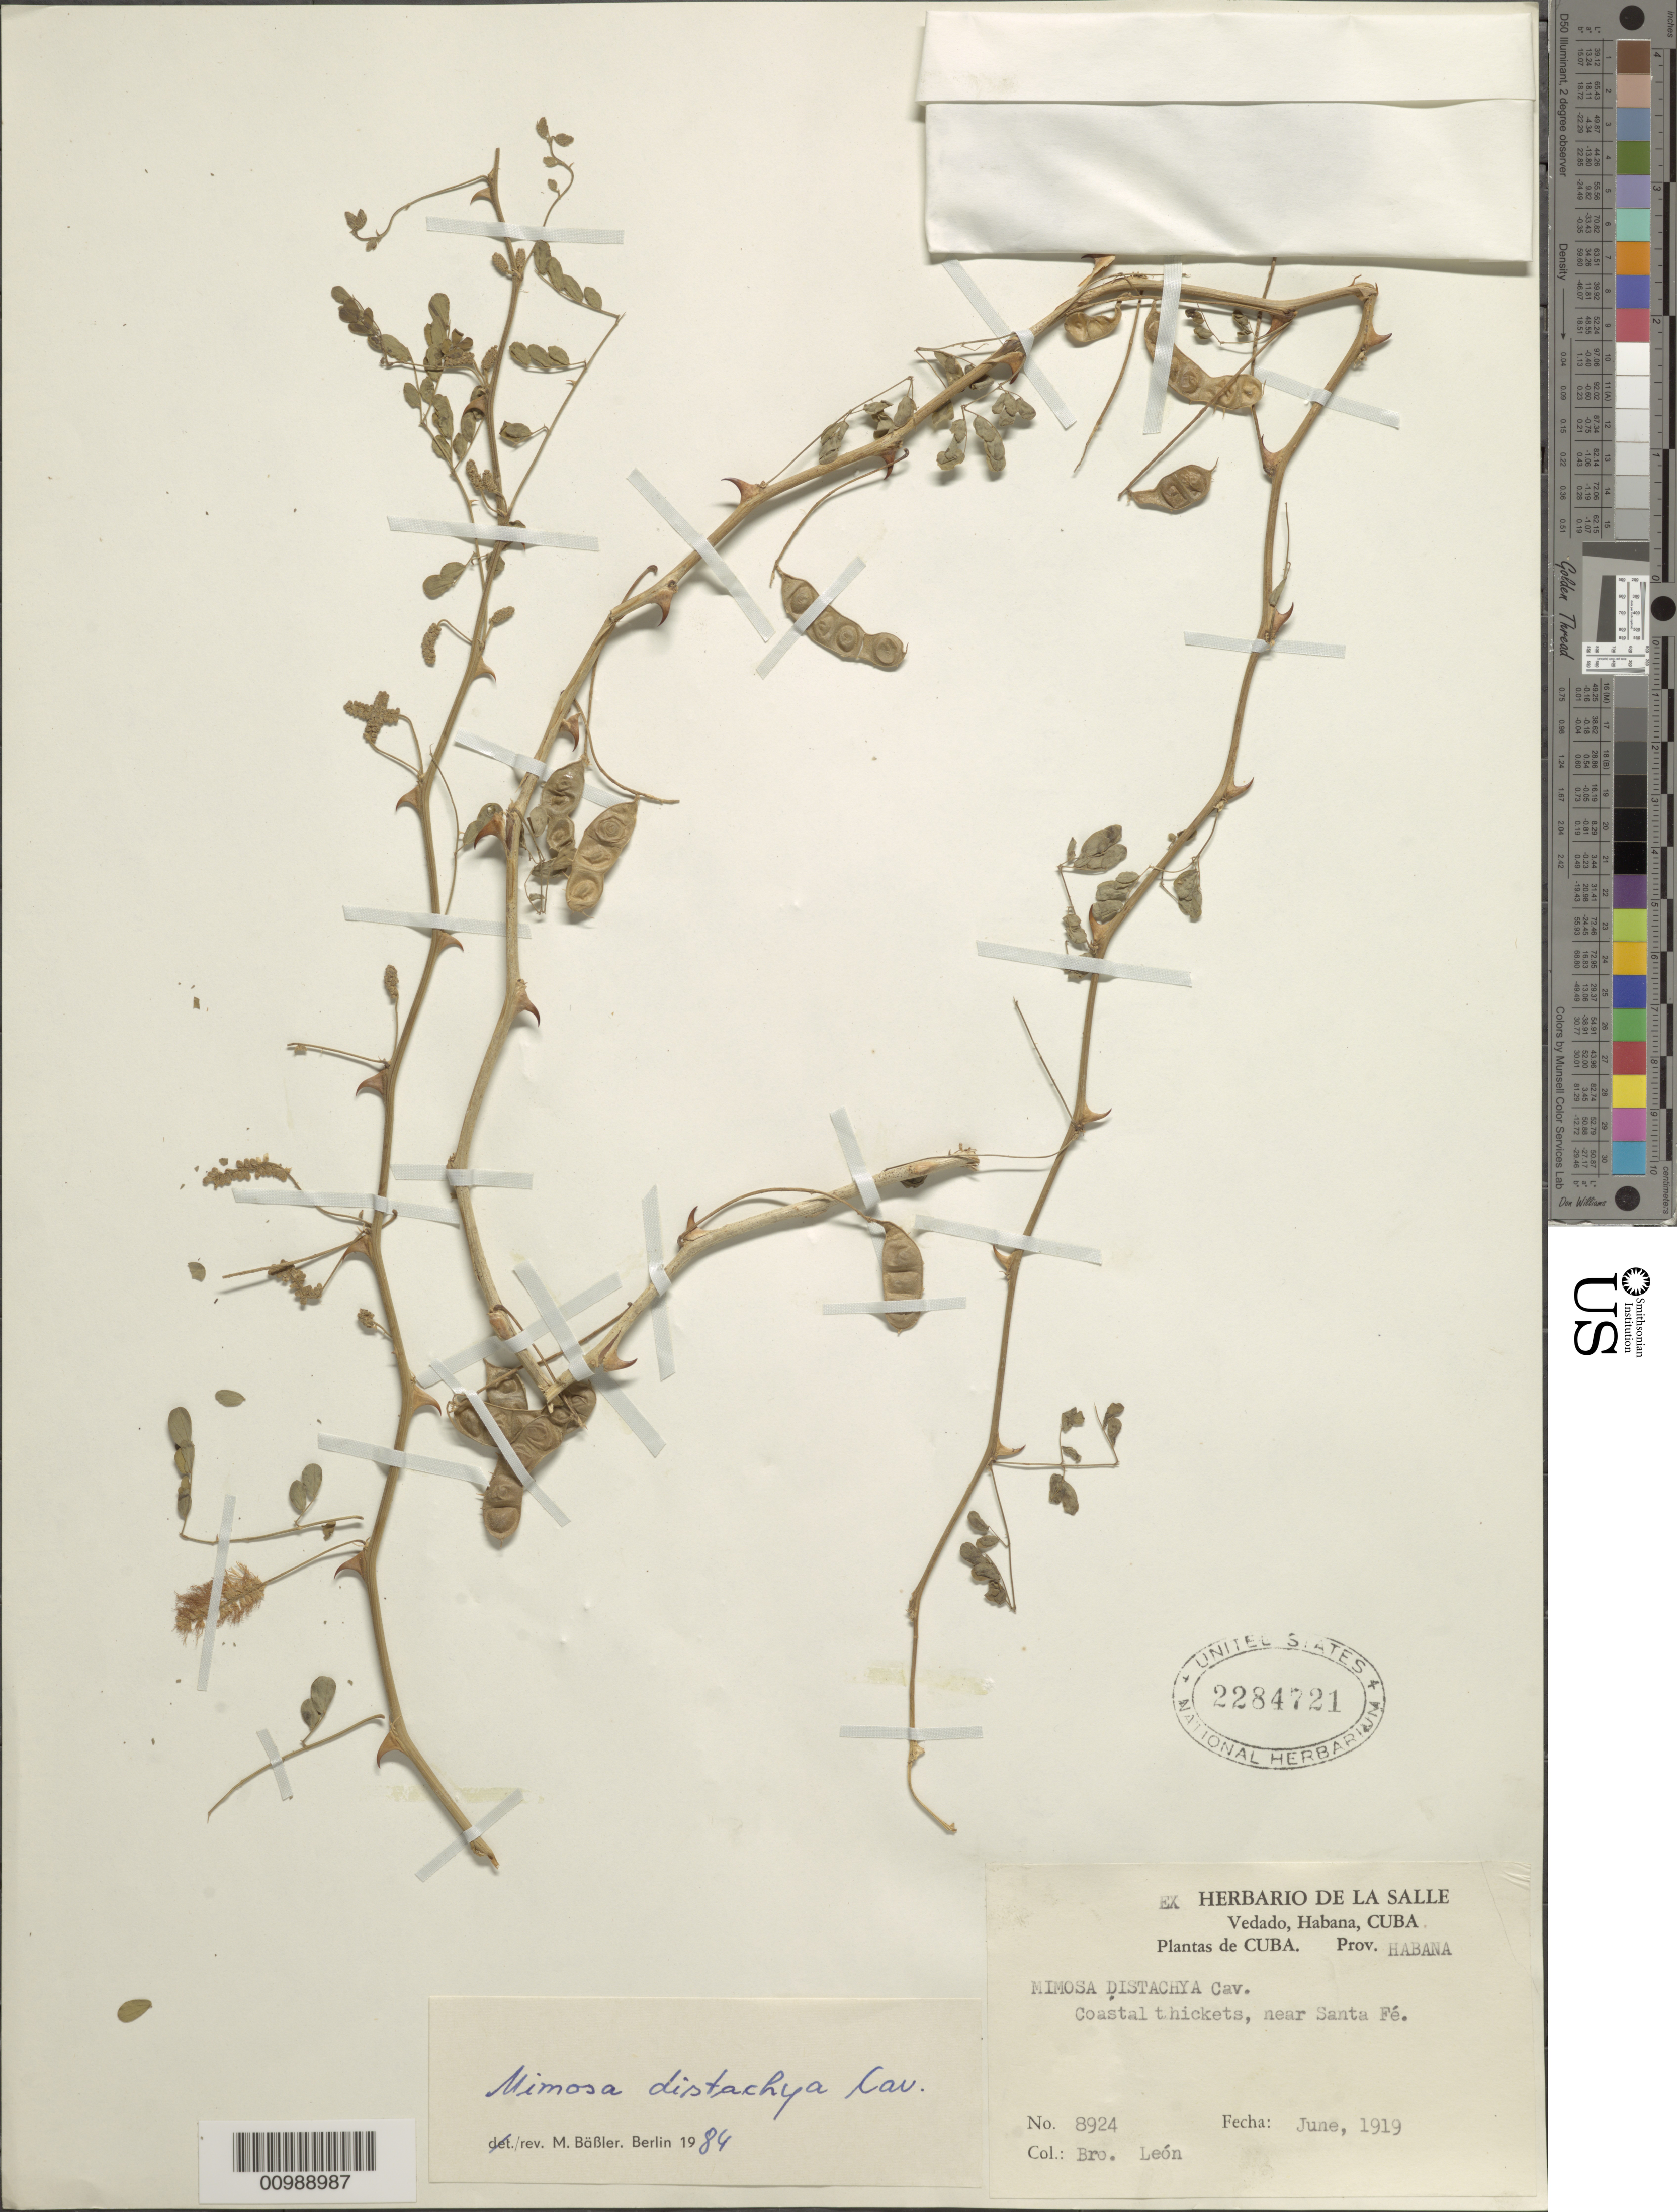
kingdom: Plantae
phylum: Tracheophyta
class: Magnoliopsida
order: Fabales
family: Fabaceae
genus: Mimosa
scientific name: Mimosa distachya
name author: Cav.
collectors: Bro. León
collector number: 8924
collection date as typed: Jun 1919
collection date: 1919-06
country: Cuba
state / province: La Habana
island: Cuba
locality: Coastal thickets, near Santa Fe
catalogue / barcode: US 2284721